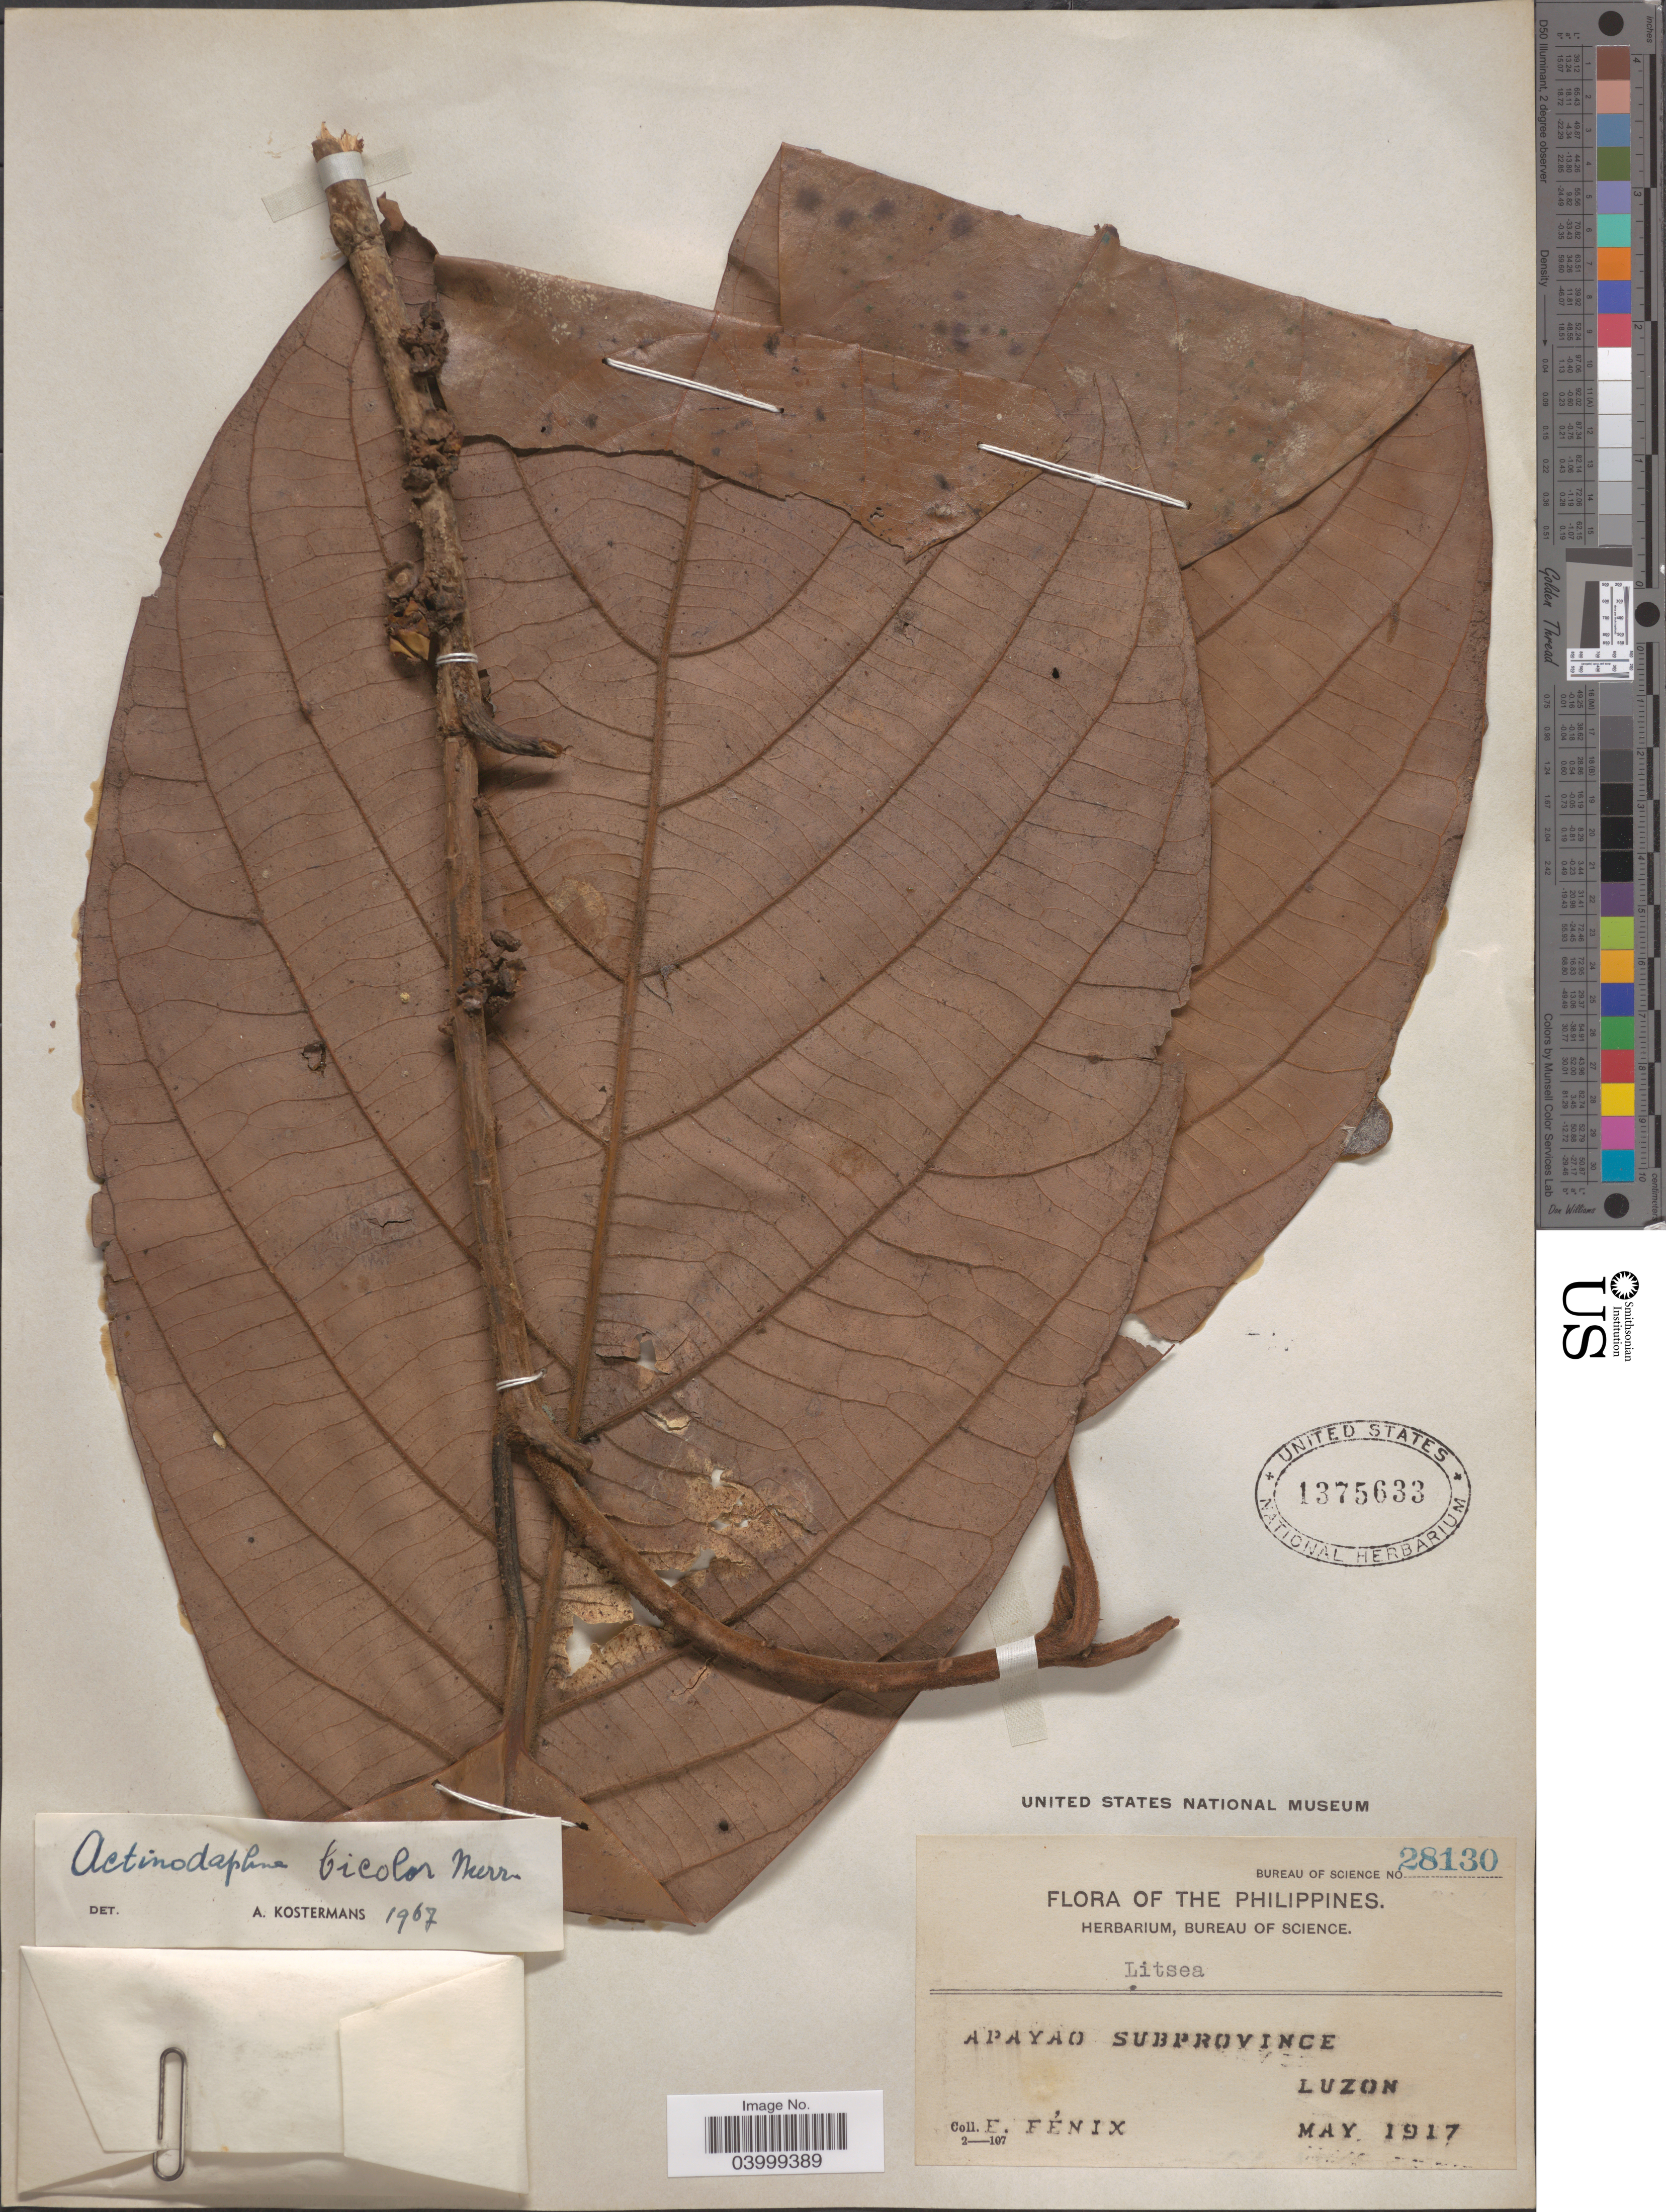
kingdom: Plantae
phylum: Tracheophyta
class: Magnoliopsida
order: Laurales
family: Lauraceae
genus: Actinodaphne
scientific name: Actinodaphne bicolor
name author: (Merr.) Merr.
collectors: E. Fénix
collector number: Bureau of Science 28130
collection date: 1917-05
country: Philippines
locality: Apayao Subprovince, Luzon.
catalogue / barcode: US 1375633